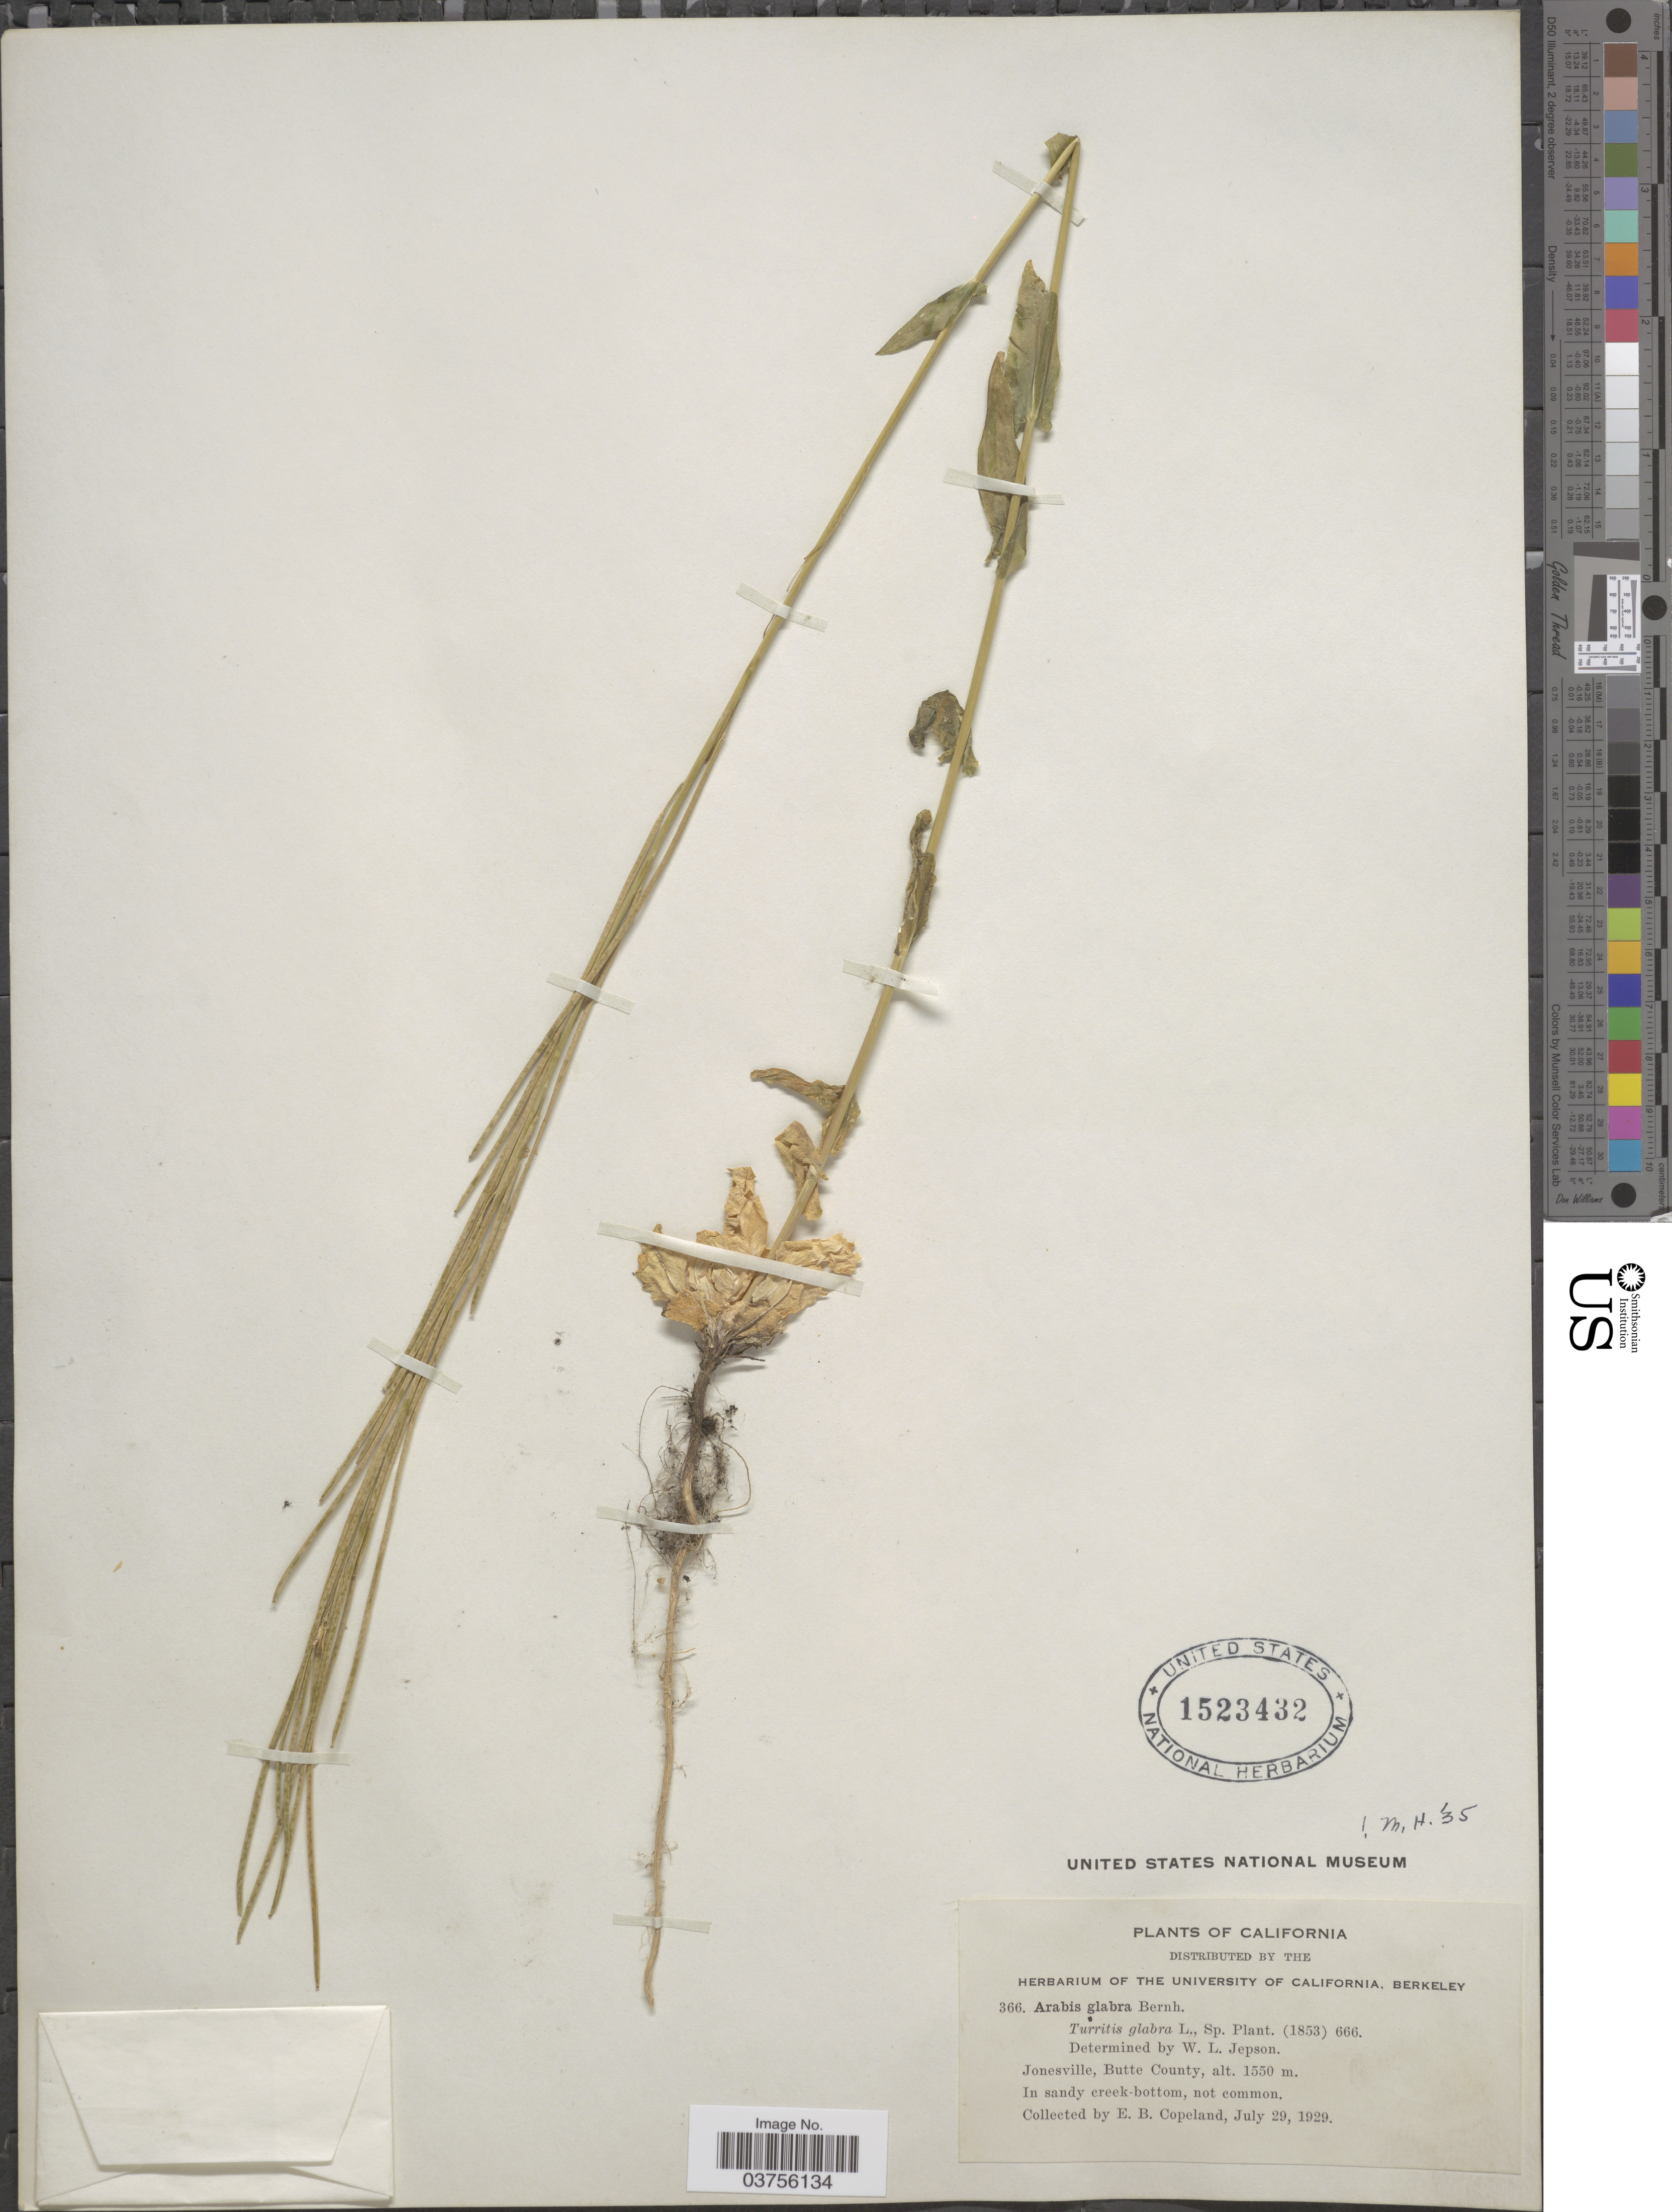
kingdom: Plantae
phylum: Tracheophyta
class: Magnoliopsida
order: Brassicales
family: Brassicaceae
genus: Turritis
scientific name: Turritis glabra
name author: L.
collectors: E. B. Copeland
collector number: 366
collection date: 1929-07-29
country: United States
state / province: California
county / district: Butte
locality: Jonesville, Butte County.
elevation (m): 1550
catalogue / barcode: US 1523432